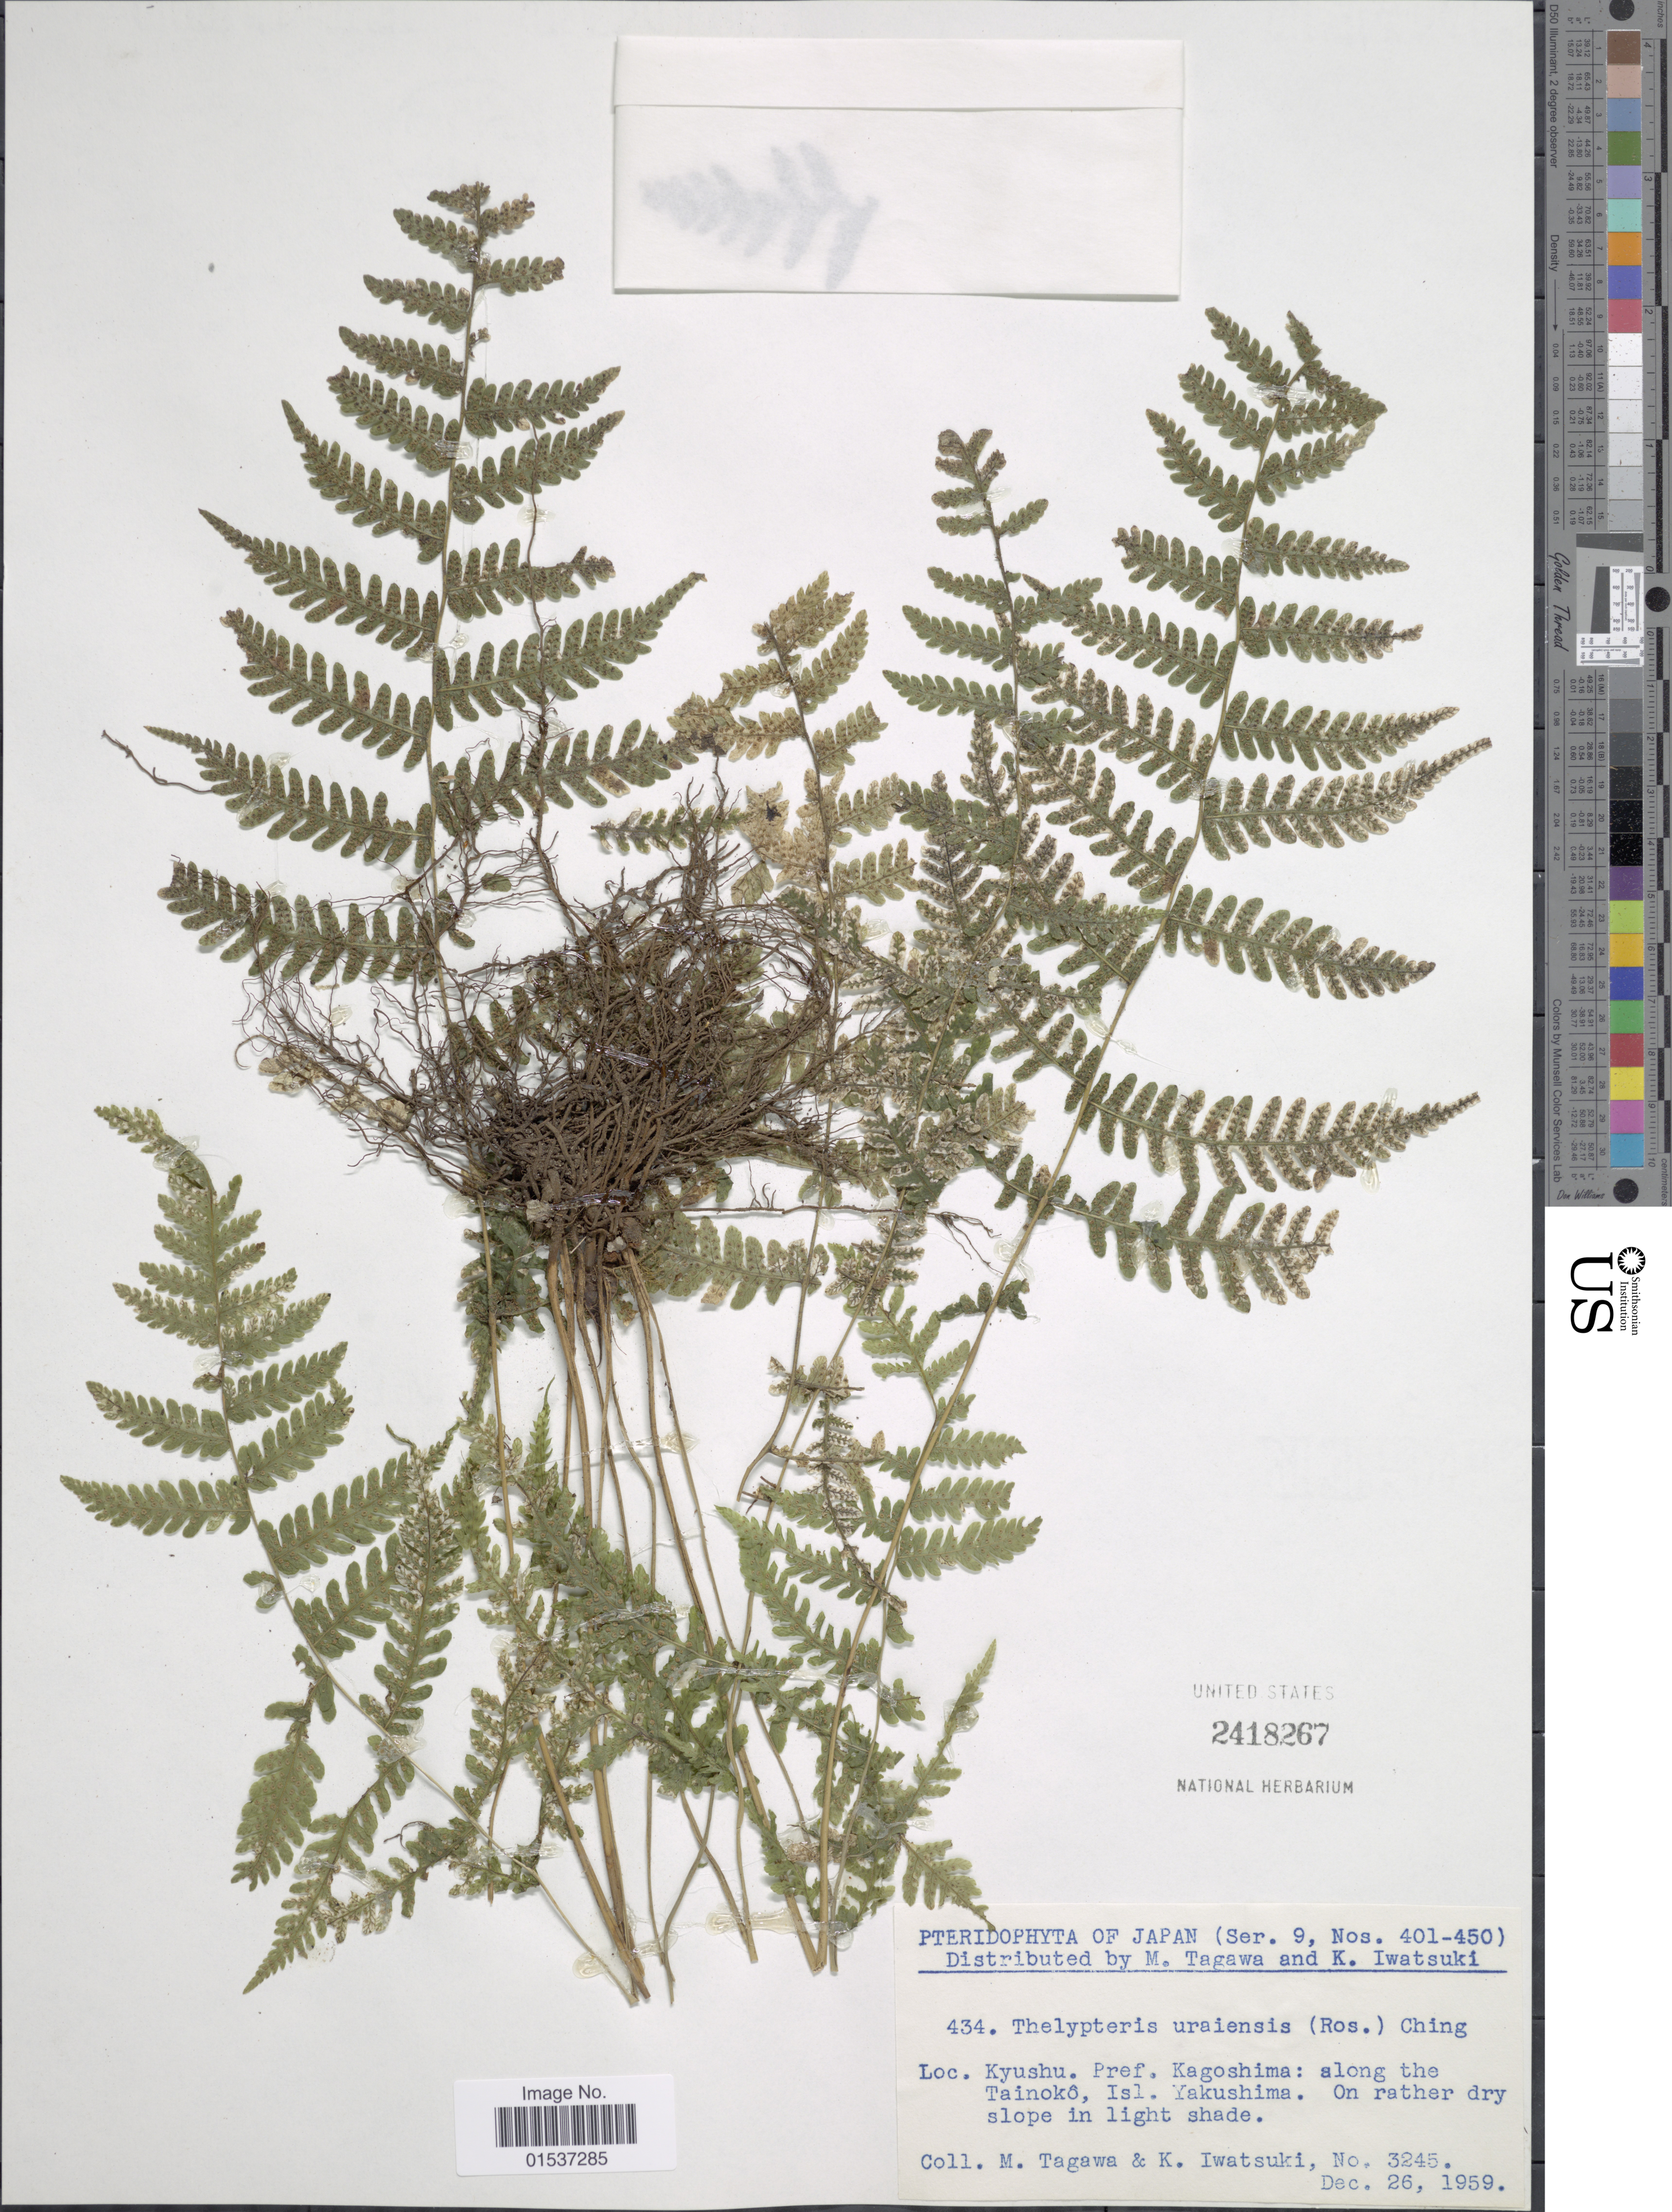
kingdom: Plantae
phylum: Tracheophyta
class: Polypodiopsida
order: Polypodiales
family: Thelypteridaceae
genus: Metathelypteris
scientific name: Metathelypteris uraiensis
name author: (Rosenst.) Ching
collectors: M. Tagawa & K. Iwatsuki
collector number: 3245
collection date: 1959-12-26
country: Japan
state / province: Kagosima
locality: Japan. Kyushu.Pref. Kagoshima: along the Tainoko, Isl. Yakushima.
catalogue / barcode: US 2418267